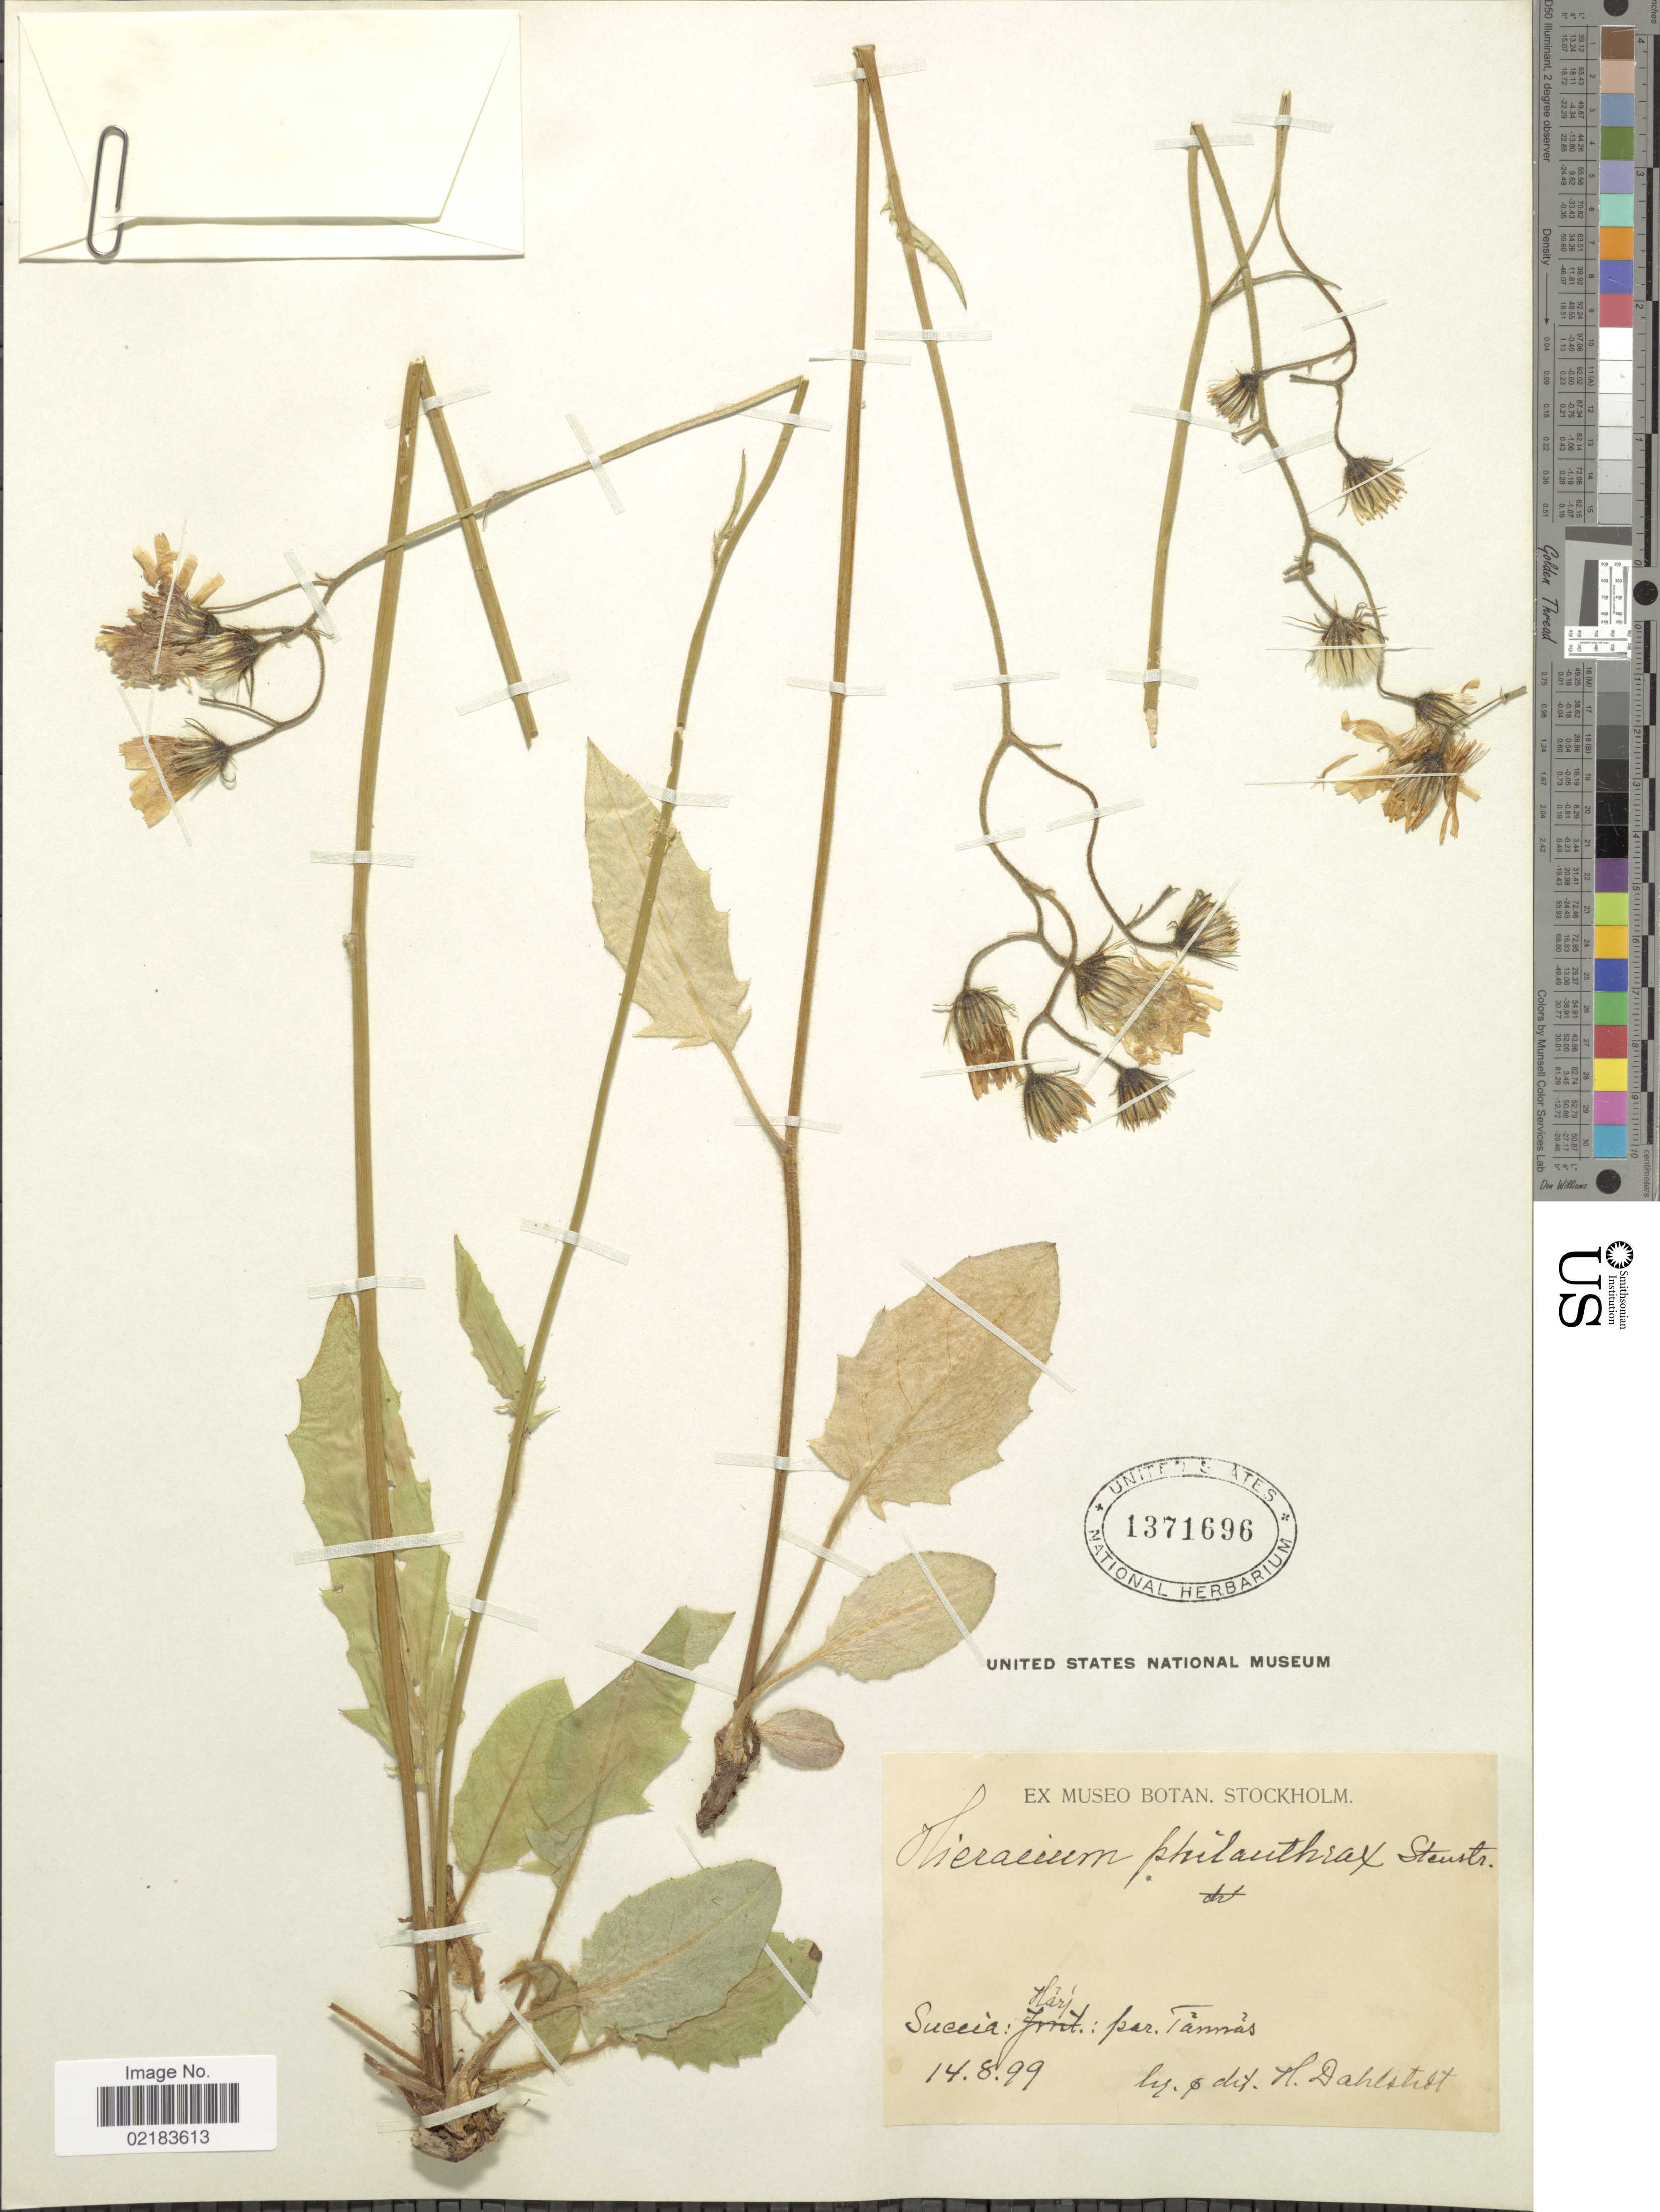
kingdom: Plantae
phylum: Tracheophyta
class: Magnoliopsida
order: Asterales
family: Asteraceae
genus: Hieracium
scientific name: Hieracium philanthrax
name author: Stenstr. ex Dahlst.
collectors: H. G. Dahlstedt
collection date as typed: Transcribed d/m/y: 14/8/99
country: Sweden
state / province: Jämtland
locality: par.Tännäs, Härjedalen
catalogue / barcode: US 1371696